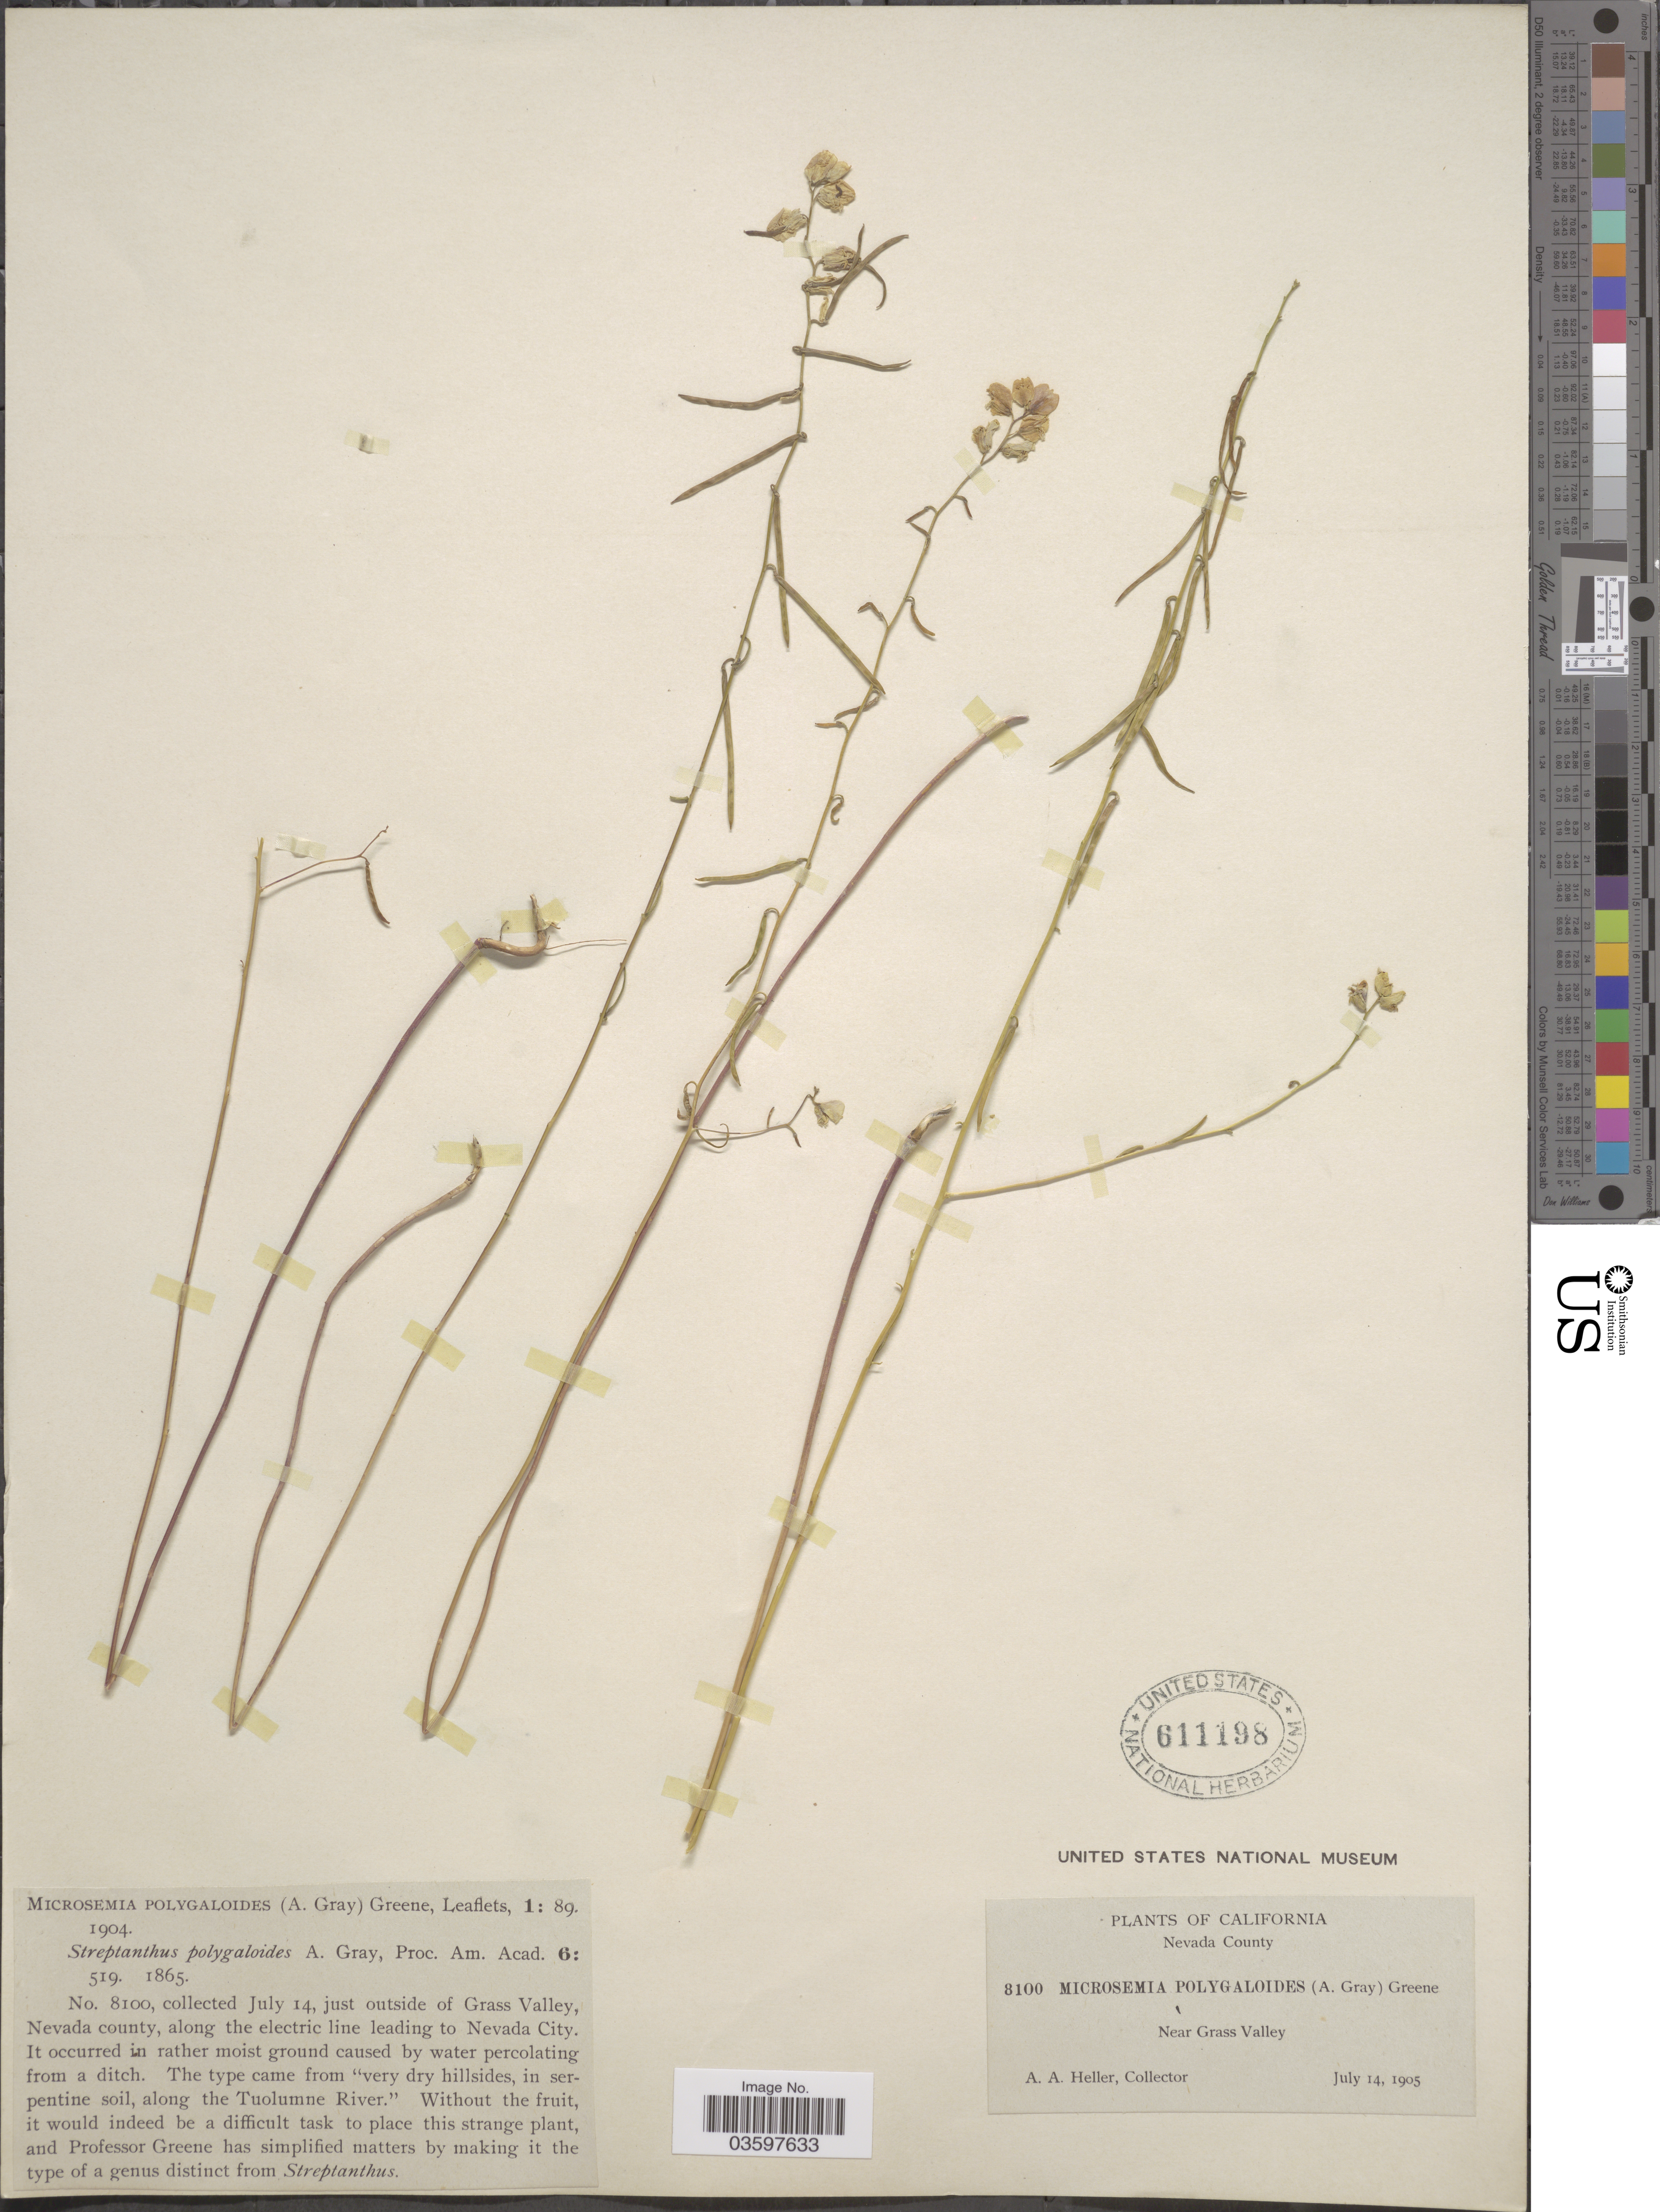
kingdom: Plantae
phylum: Tracheophyta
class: Magnoliopsida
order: Brassicales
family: Brassicaceae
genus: Streptanthus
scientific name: Streptanthus polygaloides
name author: A. Gray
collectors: A. A. Heller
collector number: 8100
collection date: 1905-07-14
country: United States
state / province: California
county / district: Nevada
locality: Just outside of Grass Valley, Nevada County, along the electric line leading to Nevada City.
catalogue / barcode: US 611198